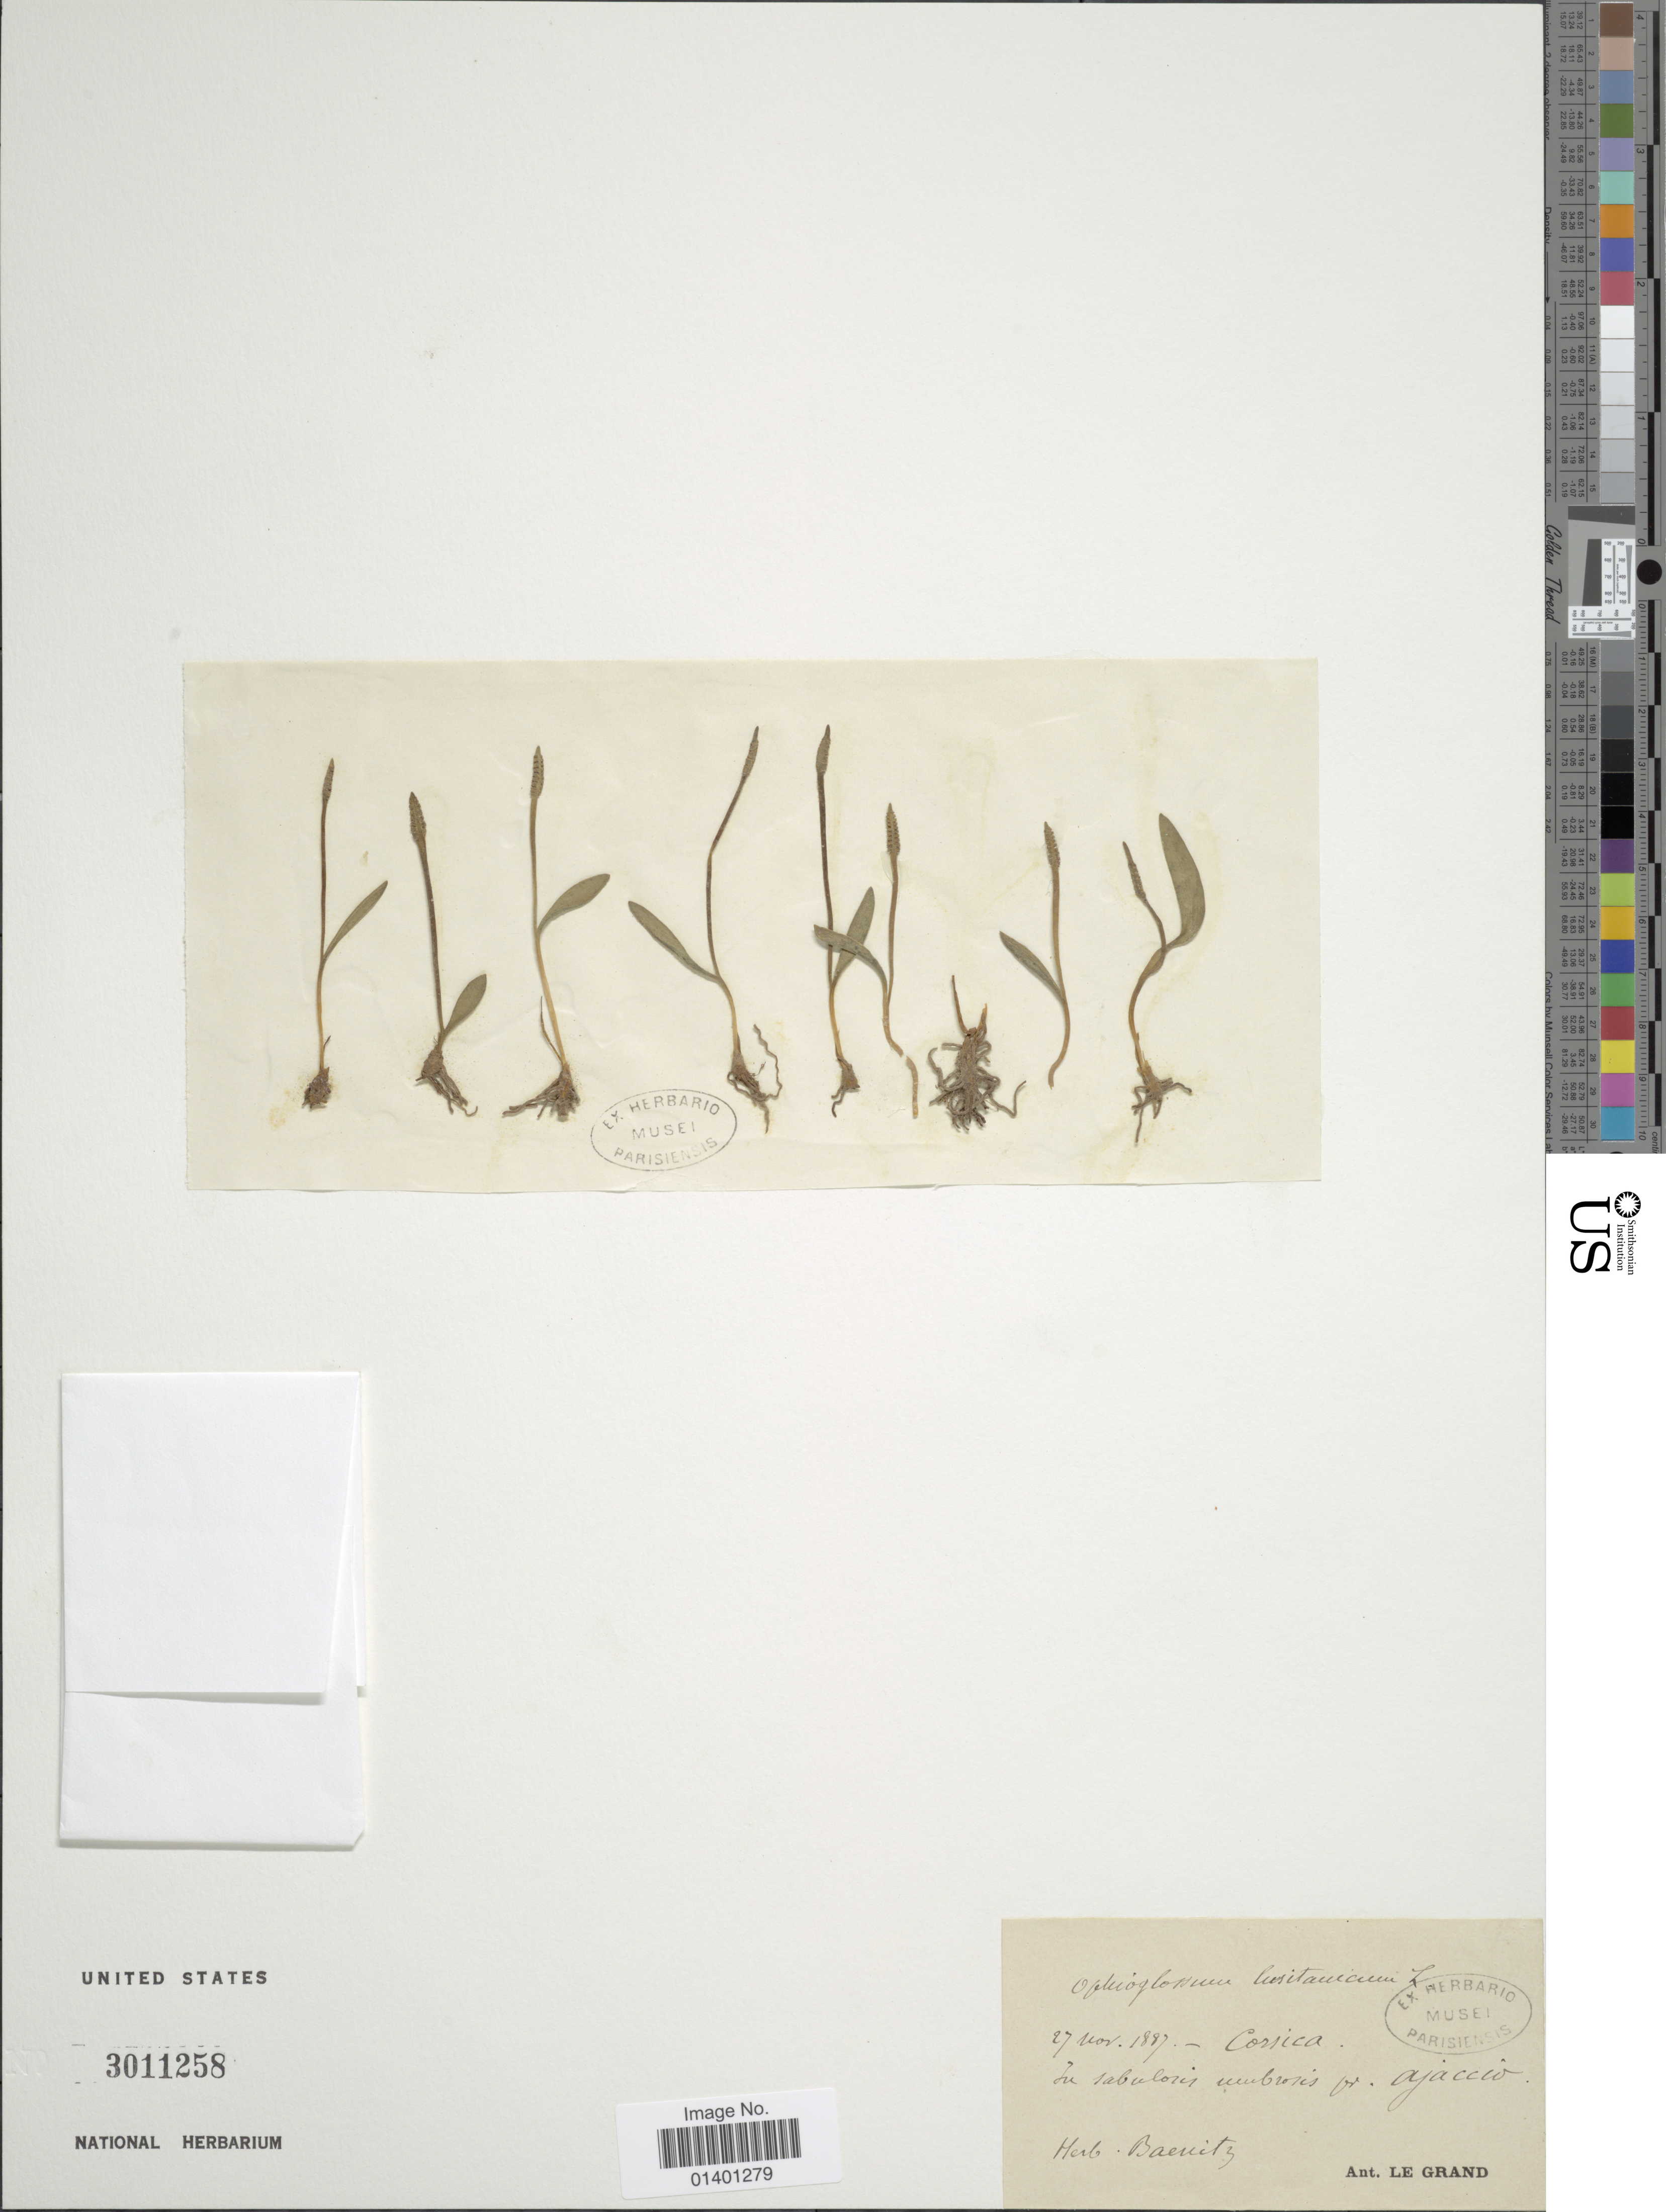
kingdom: Plantae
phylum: Tracheophyta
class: Polypodiopsida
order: Ophioglossales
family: Ophioglossaceae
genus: Ophioglossum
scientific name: Ophioglossum lusitanicum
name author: L.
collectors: A. Le Grand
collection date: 1887-11-27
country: France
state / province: Corsica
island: Corse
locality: Ajaccio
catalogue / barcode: US 3011258